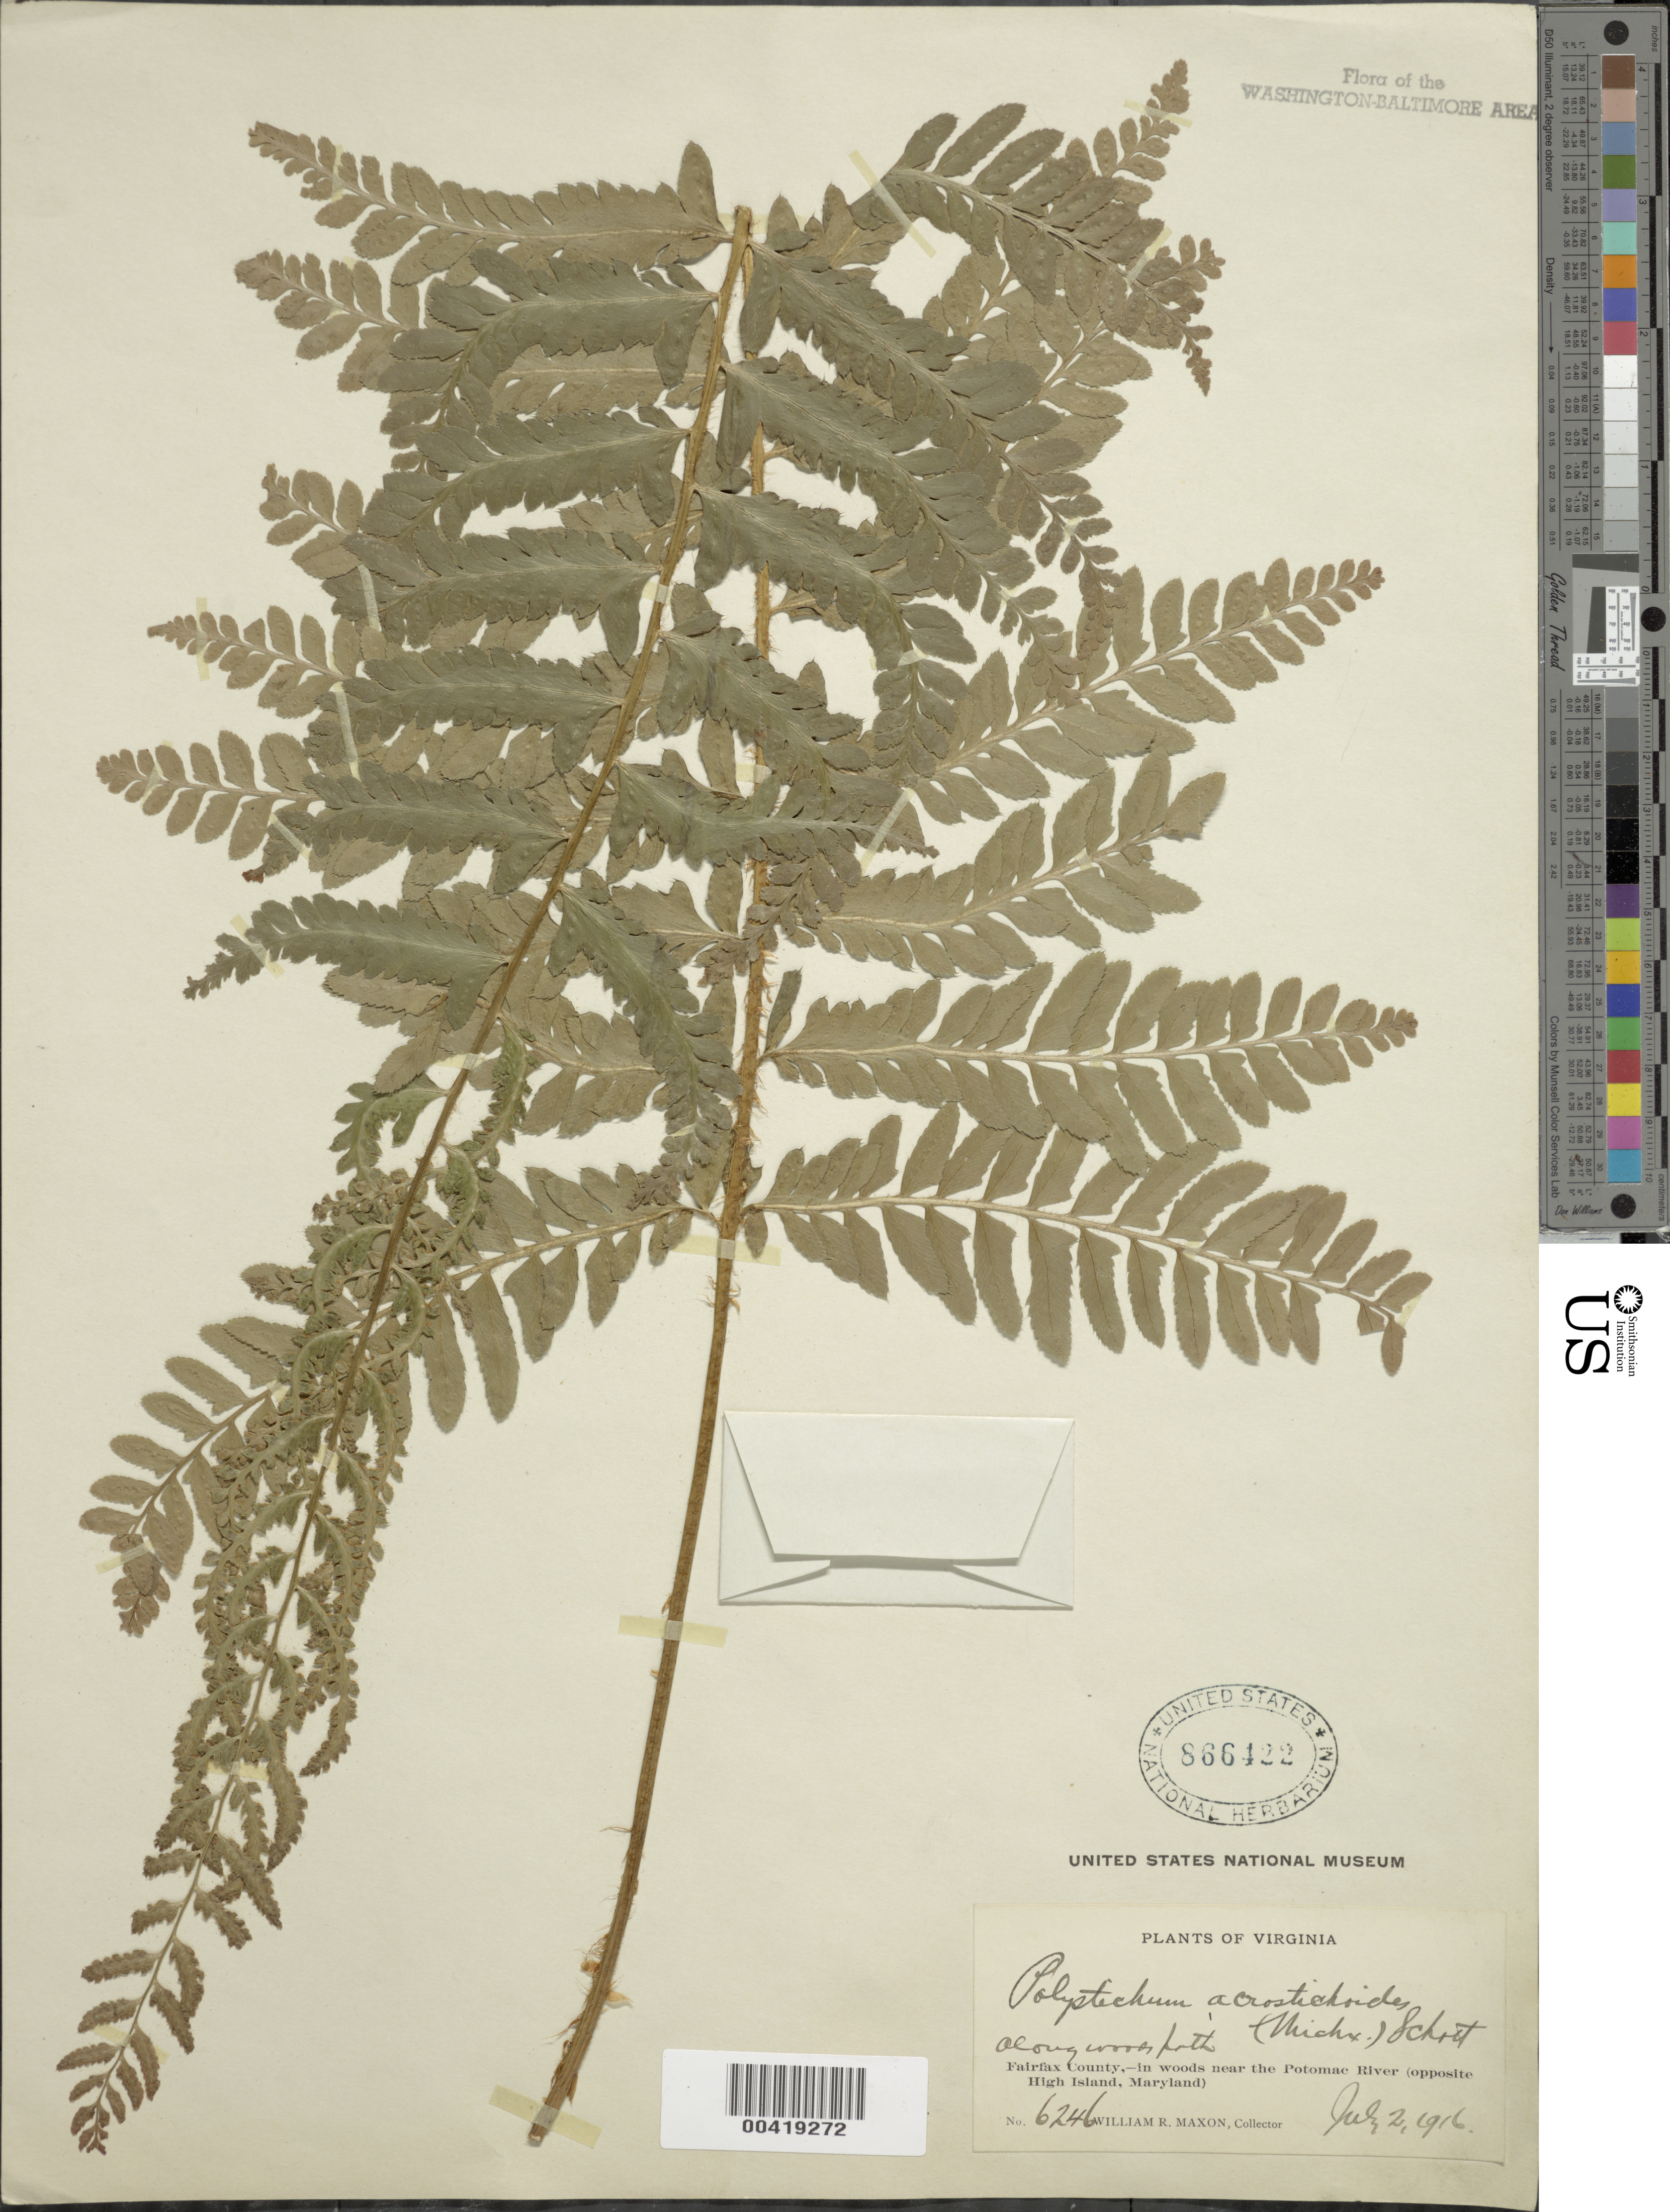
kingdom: Plantae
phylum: Tracheophyta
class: Polypodiopsida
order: Polypodiales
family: Dryopteridaceae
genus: Polystichum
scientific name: Polystichum acrostichoides f. incisum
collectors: W. R. Maxon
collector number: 624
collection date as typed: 02 Jul 1916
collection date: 1916-07-02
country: United States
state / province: Virginia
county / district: Fairfax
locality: opposite High Island Potomac River Shore C. and O. Canal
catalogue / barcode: US 866422